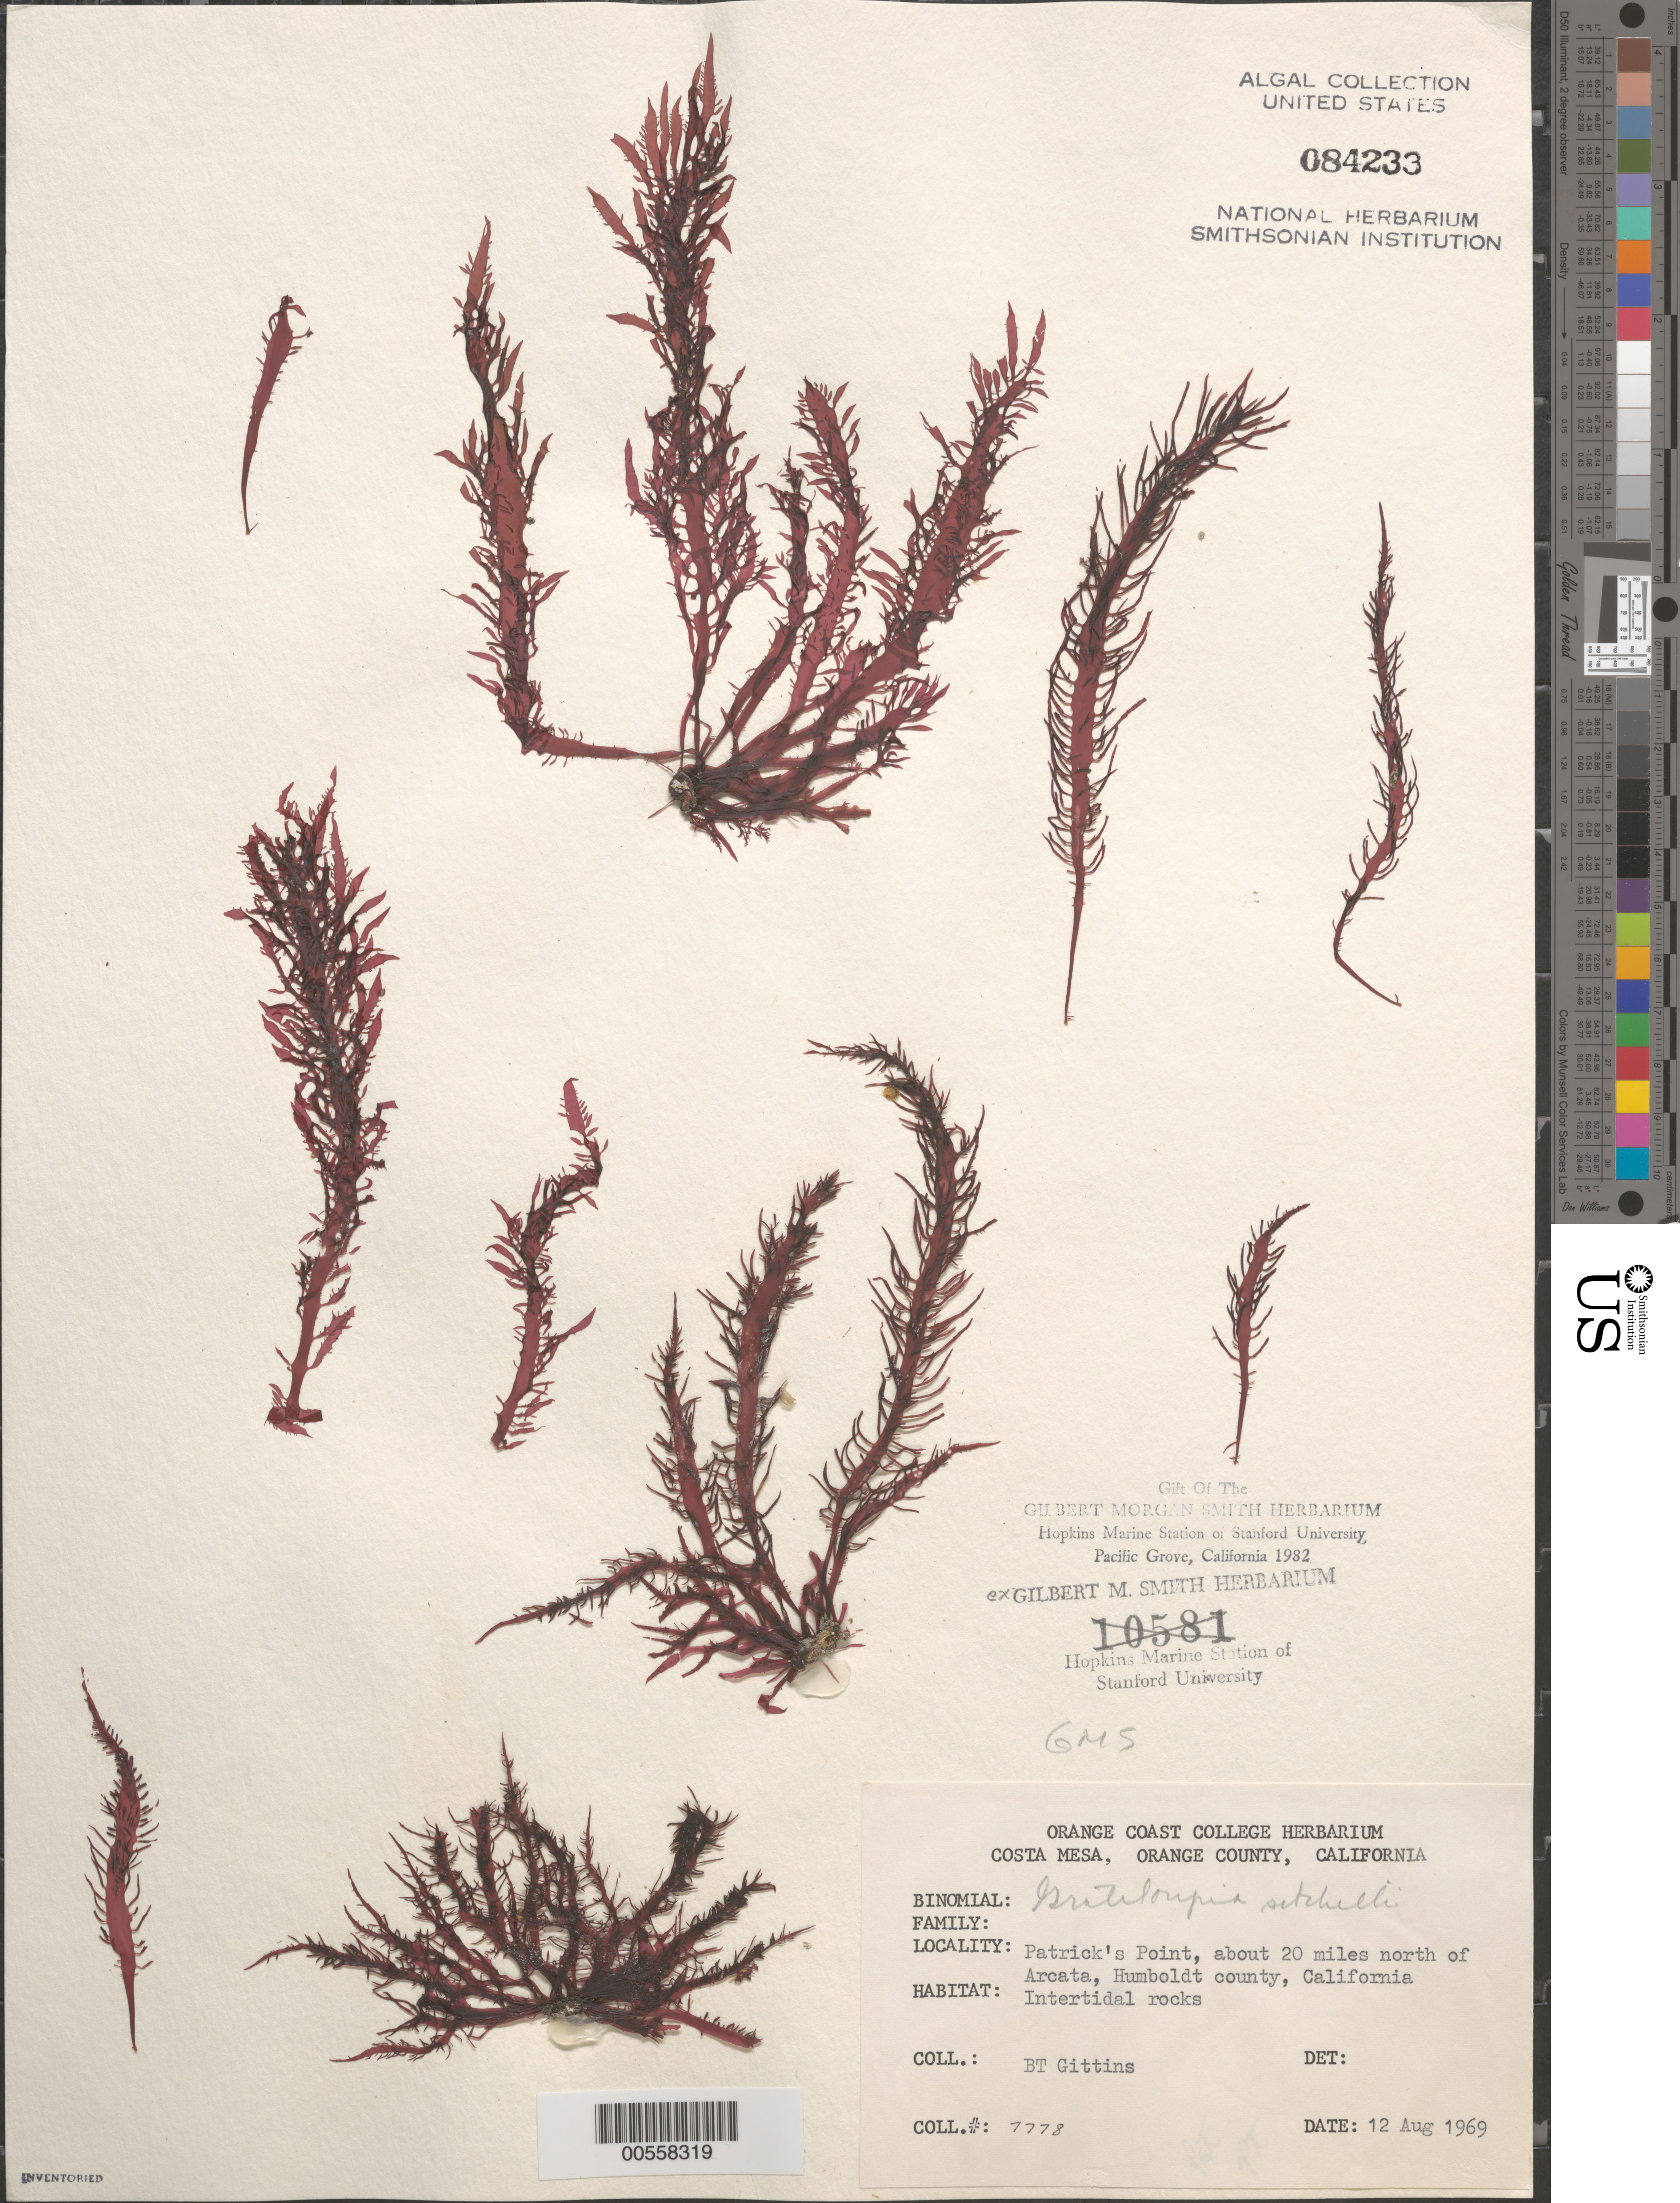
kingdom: Plantae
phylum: Rhodophyta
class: Florideophyceae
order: Halymeniales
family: Halymeniaceae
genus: Norrissia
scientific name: Norrissia setchellii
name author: (Kylin) M.S. Balakrishnan in Desikachary & Raja Rao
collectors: B. Gittins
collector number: Btg 7778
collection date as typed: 12 Aug 1969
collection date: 1969-08-12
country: United States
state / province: California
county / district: Humboldt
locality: Patrick's Point, ca. 20 miles north of Arcata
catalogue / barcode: US 84233